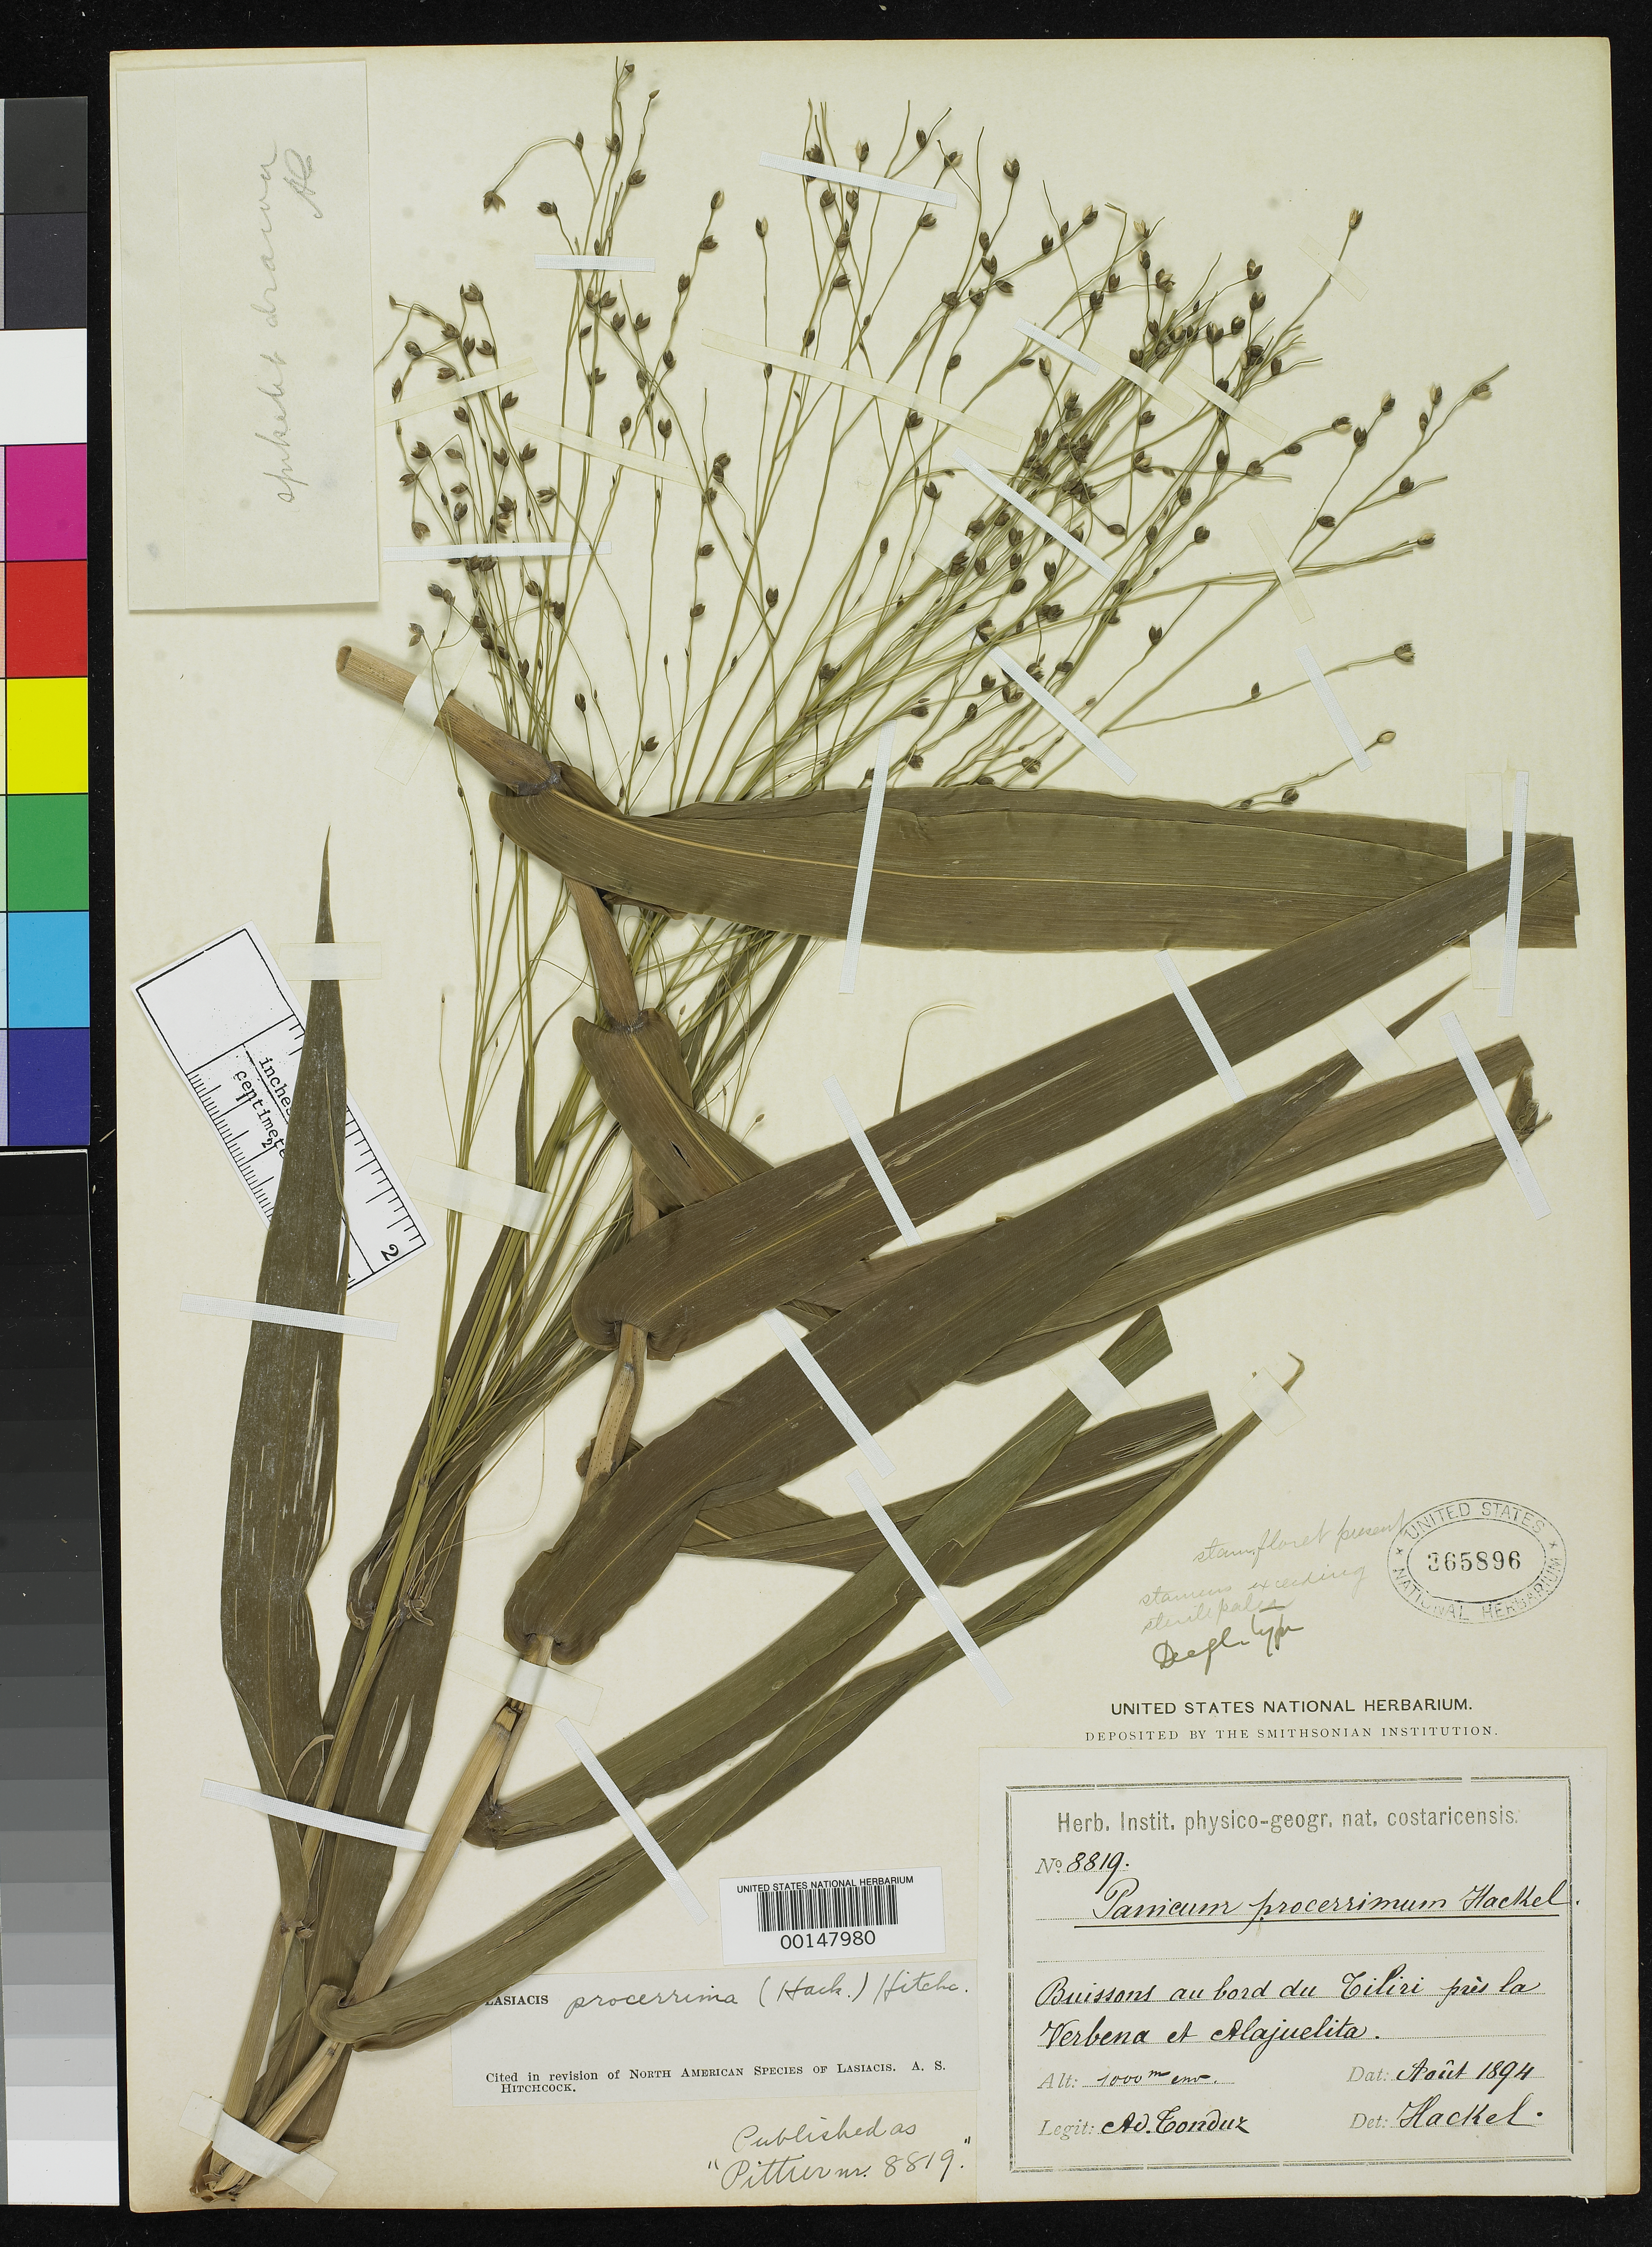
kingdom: Plantae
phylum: Tracheophyta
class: Liliopsida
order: Poales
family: Poaceae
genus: Panicum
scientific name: Panicum procerrimum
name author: Hack.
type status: Isotype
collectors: A. Tonduz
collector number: [Pittier] 8819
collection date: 1894-08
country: Costa Rica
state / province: San José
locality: San Jose, près La Verbena et Alajuelita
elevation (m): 1000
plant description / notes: Protologue cites "Pittier n. 8819" but specimen apparently collected by Tonduz.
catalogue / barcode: US 365896